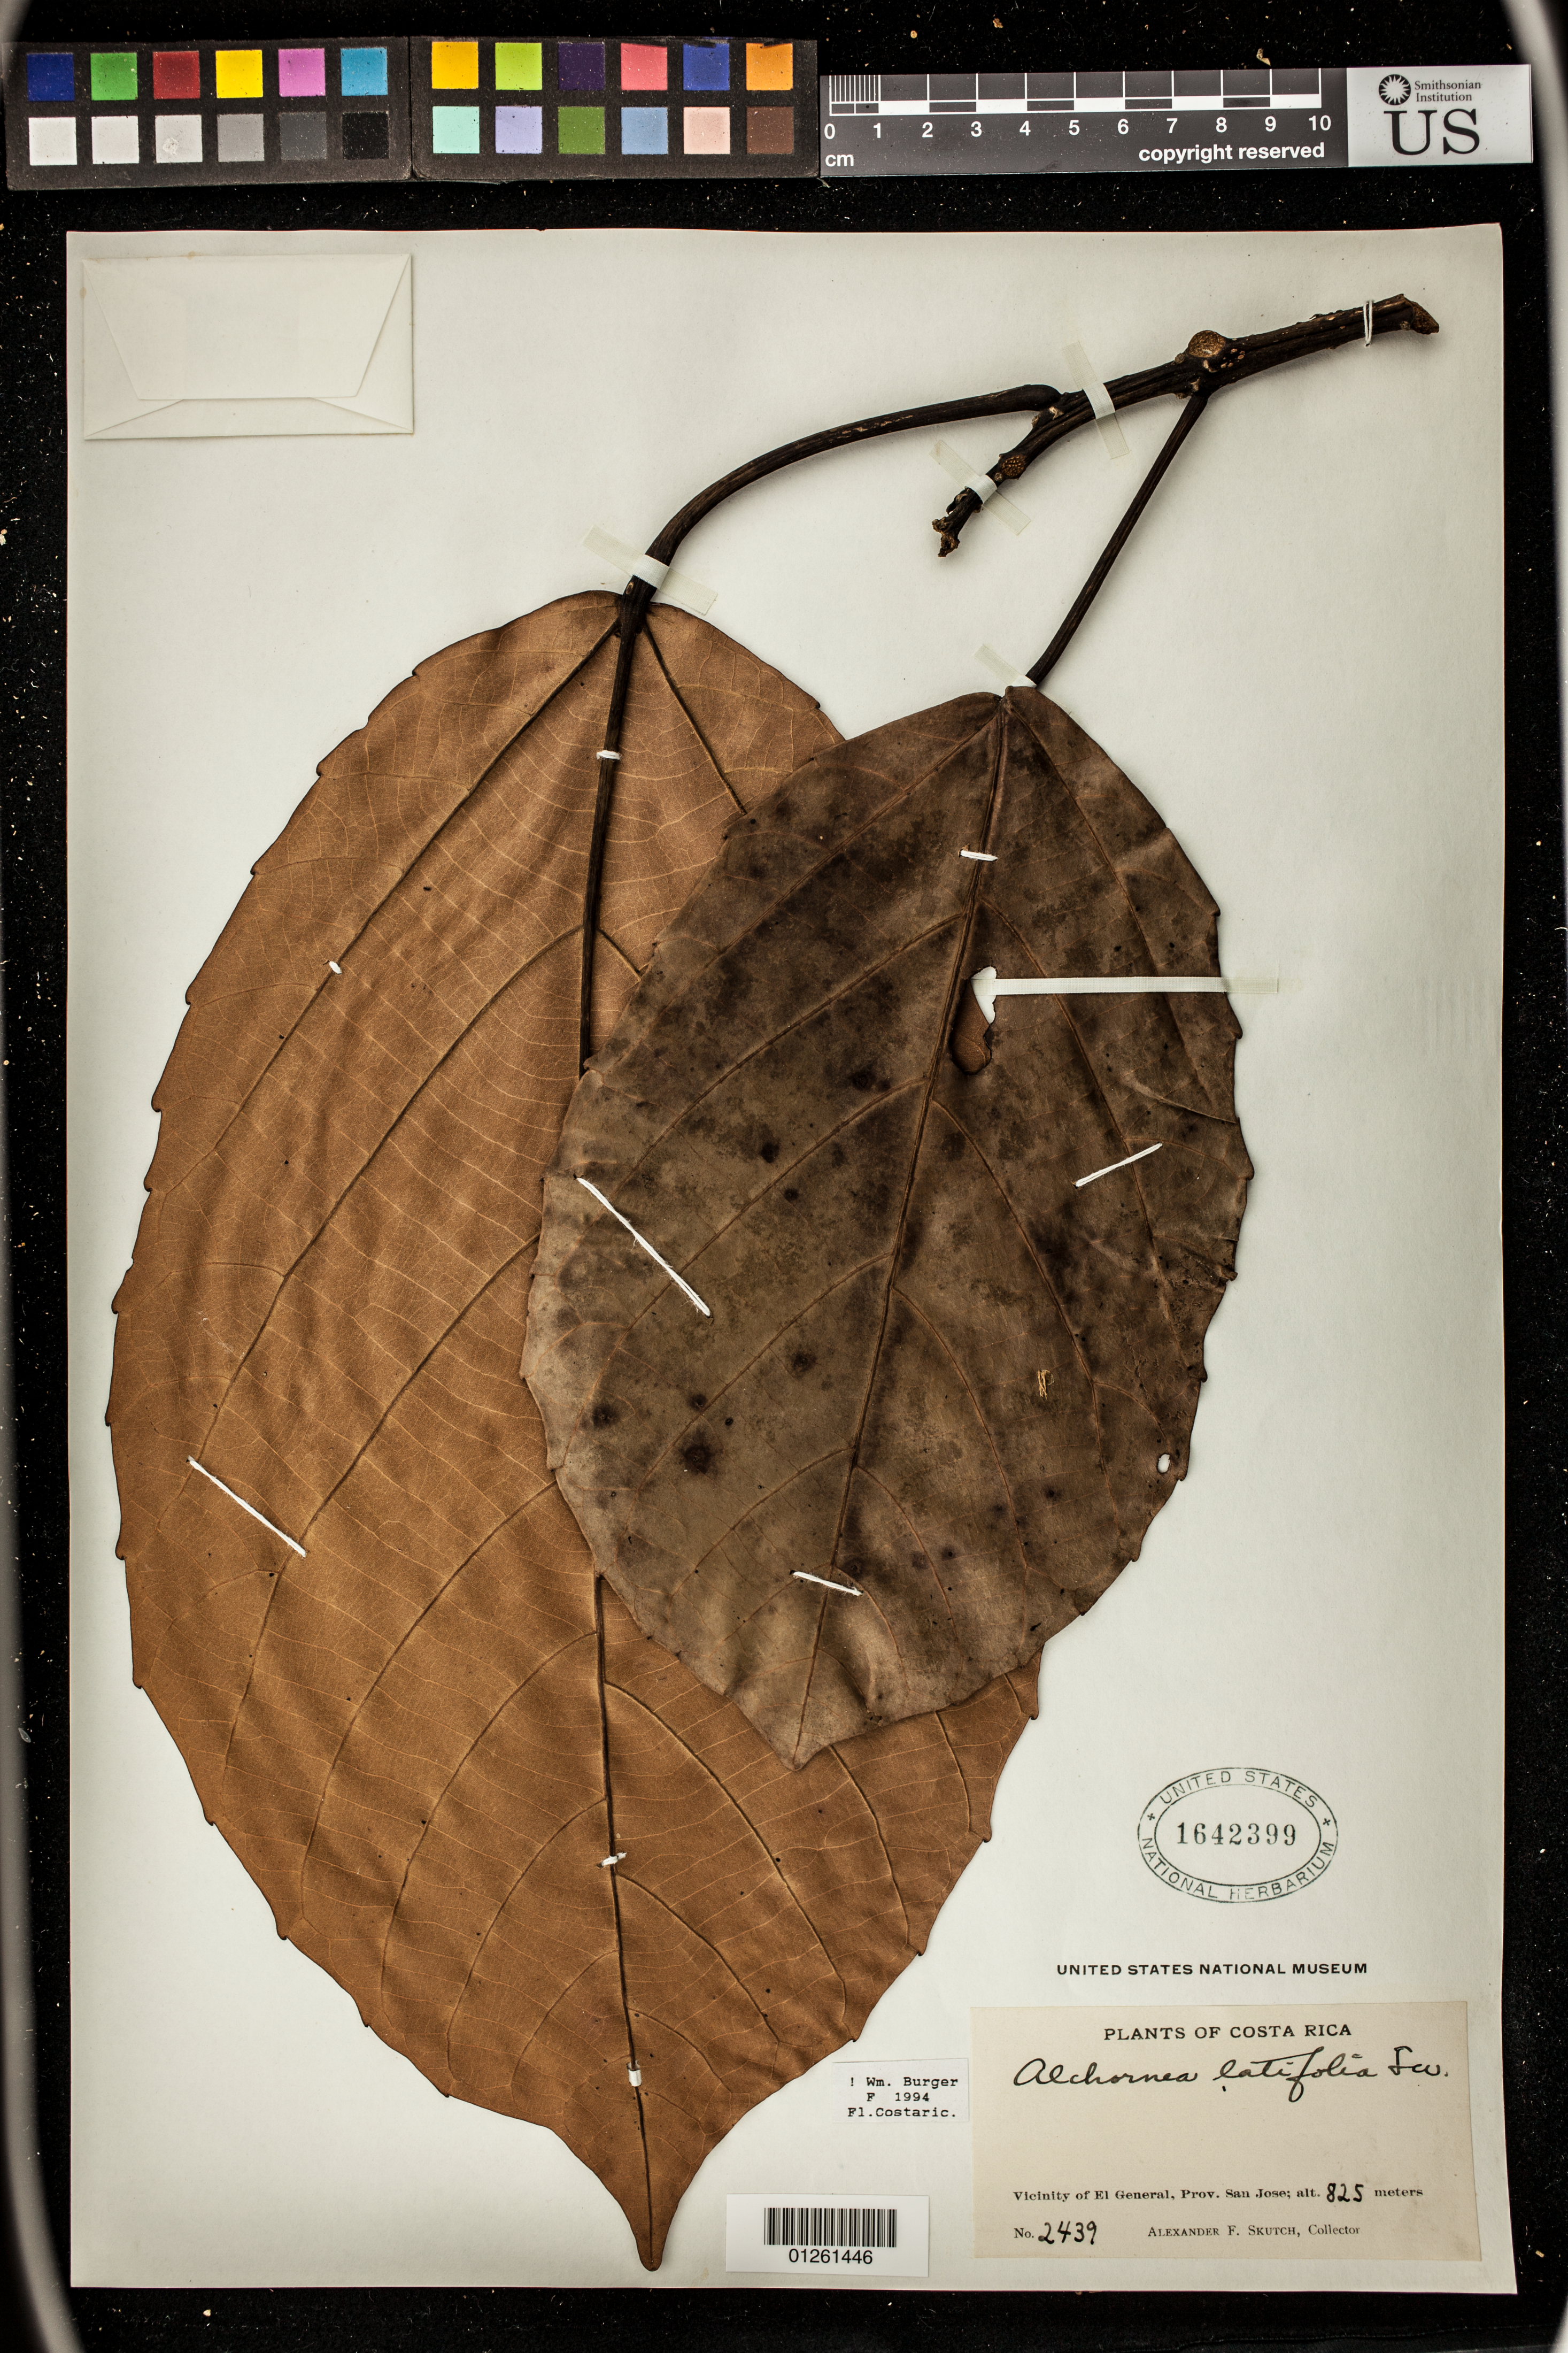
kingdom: Plantae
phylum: Tracheophyta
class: Magnoliopsida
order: Malpighiales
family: Euphorbiaceae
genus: Alchornea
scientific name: Alchornea latifolia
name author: Sw.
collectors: A. F. Skutch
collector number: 2439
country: Costa Rica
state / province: San Jose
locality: Vicinity of El General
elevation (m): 825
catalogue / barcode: US 1642399